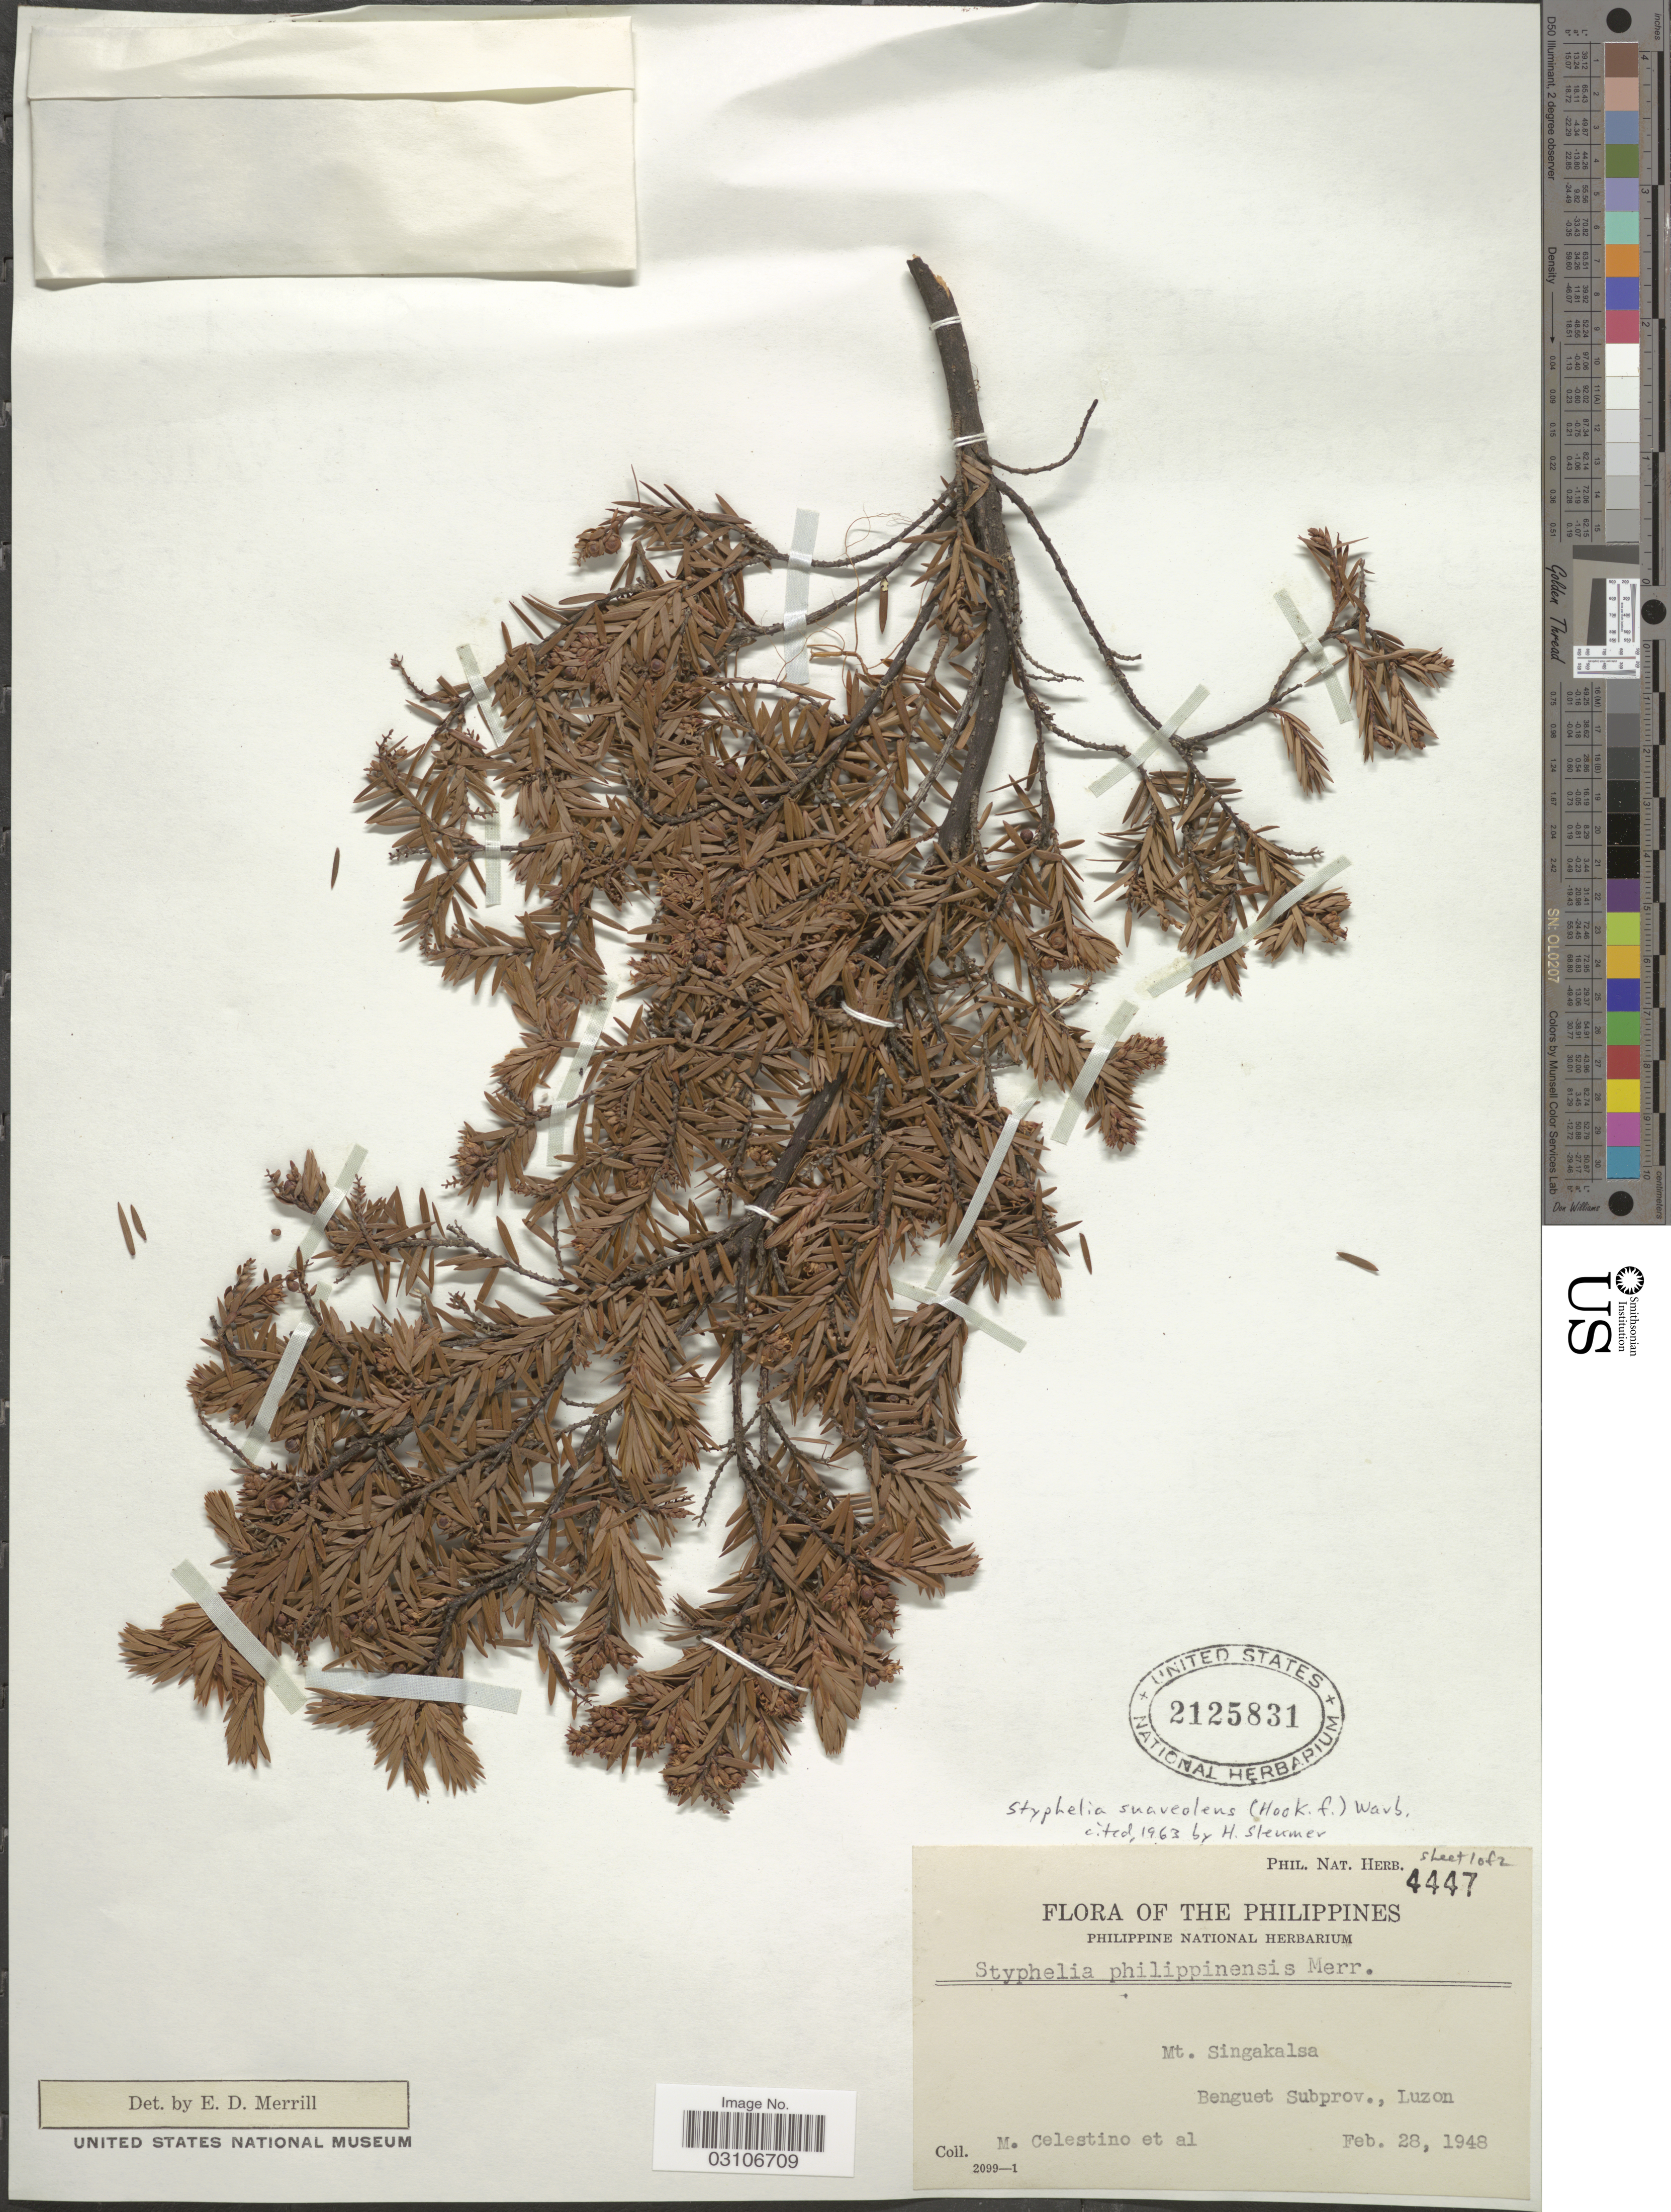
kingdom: Plantae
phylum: Tracheophyta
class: Magnoliopsida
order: Ericales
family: Ericaceae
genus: Styphelia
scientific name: Styphelia suaveolens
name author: (Hook. f.) Warb. ex P. Sarasin & Sarasin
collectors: M. Celestino & et al.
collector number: Phil. Nat. Herb. 4447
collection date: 1948-02-28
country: Philippines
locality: Mt. Singakalsa. Benguet Subprov., Luzon.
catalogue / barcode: US 2125831